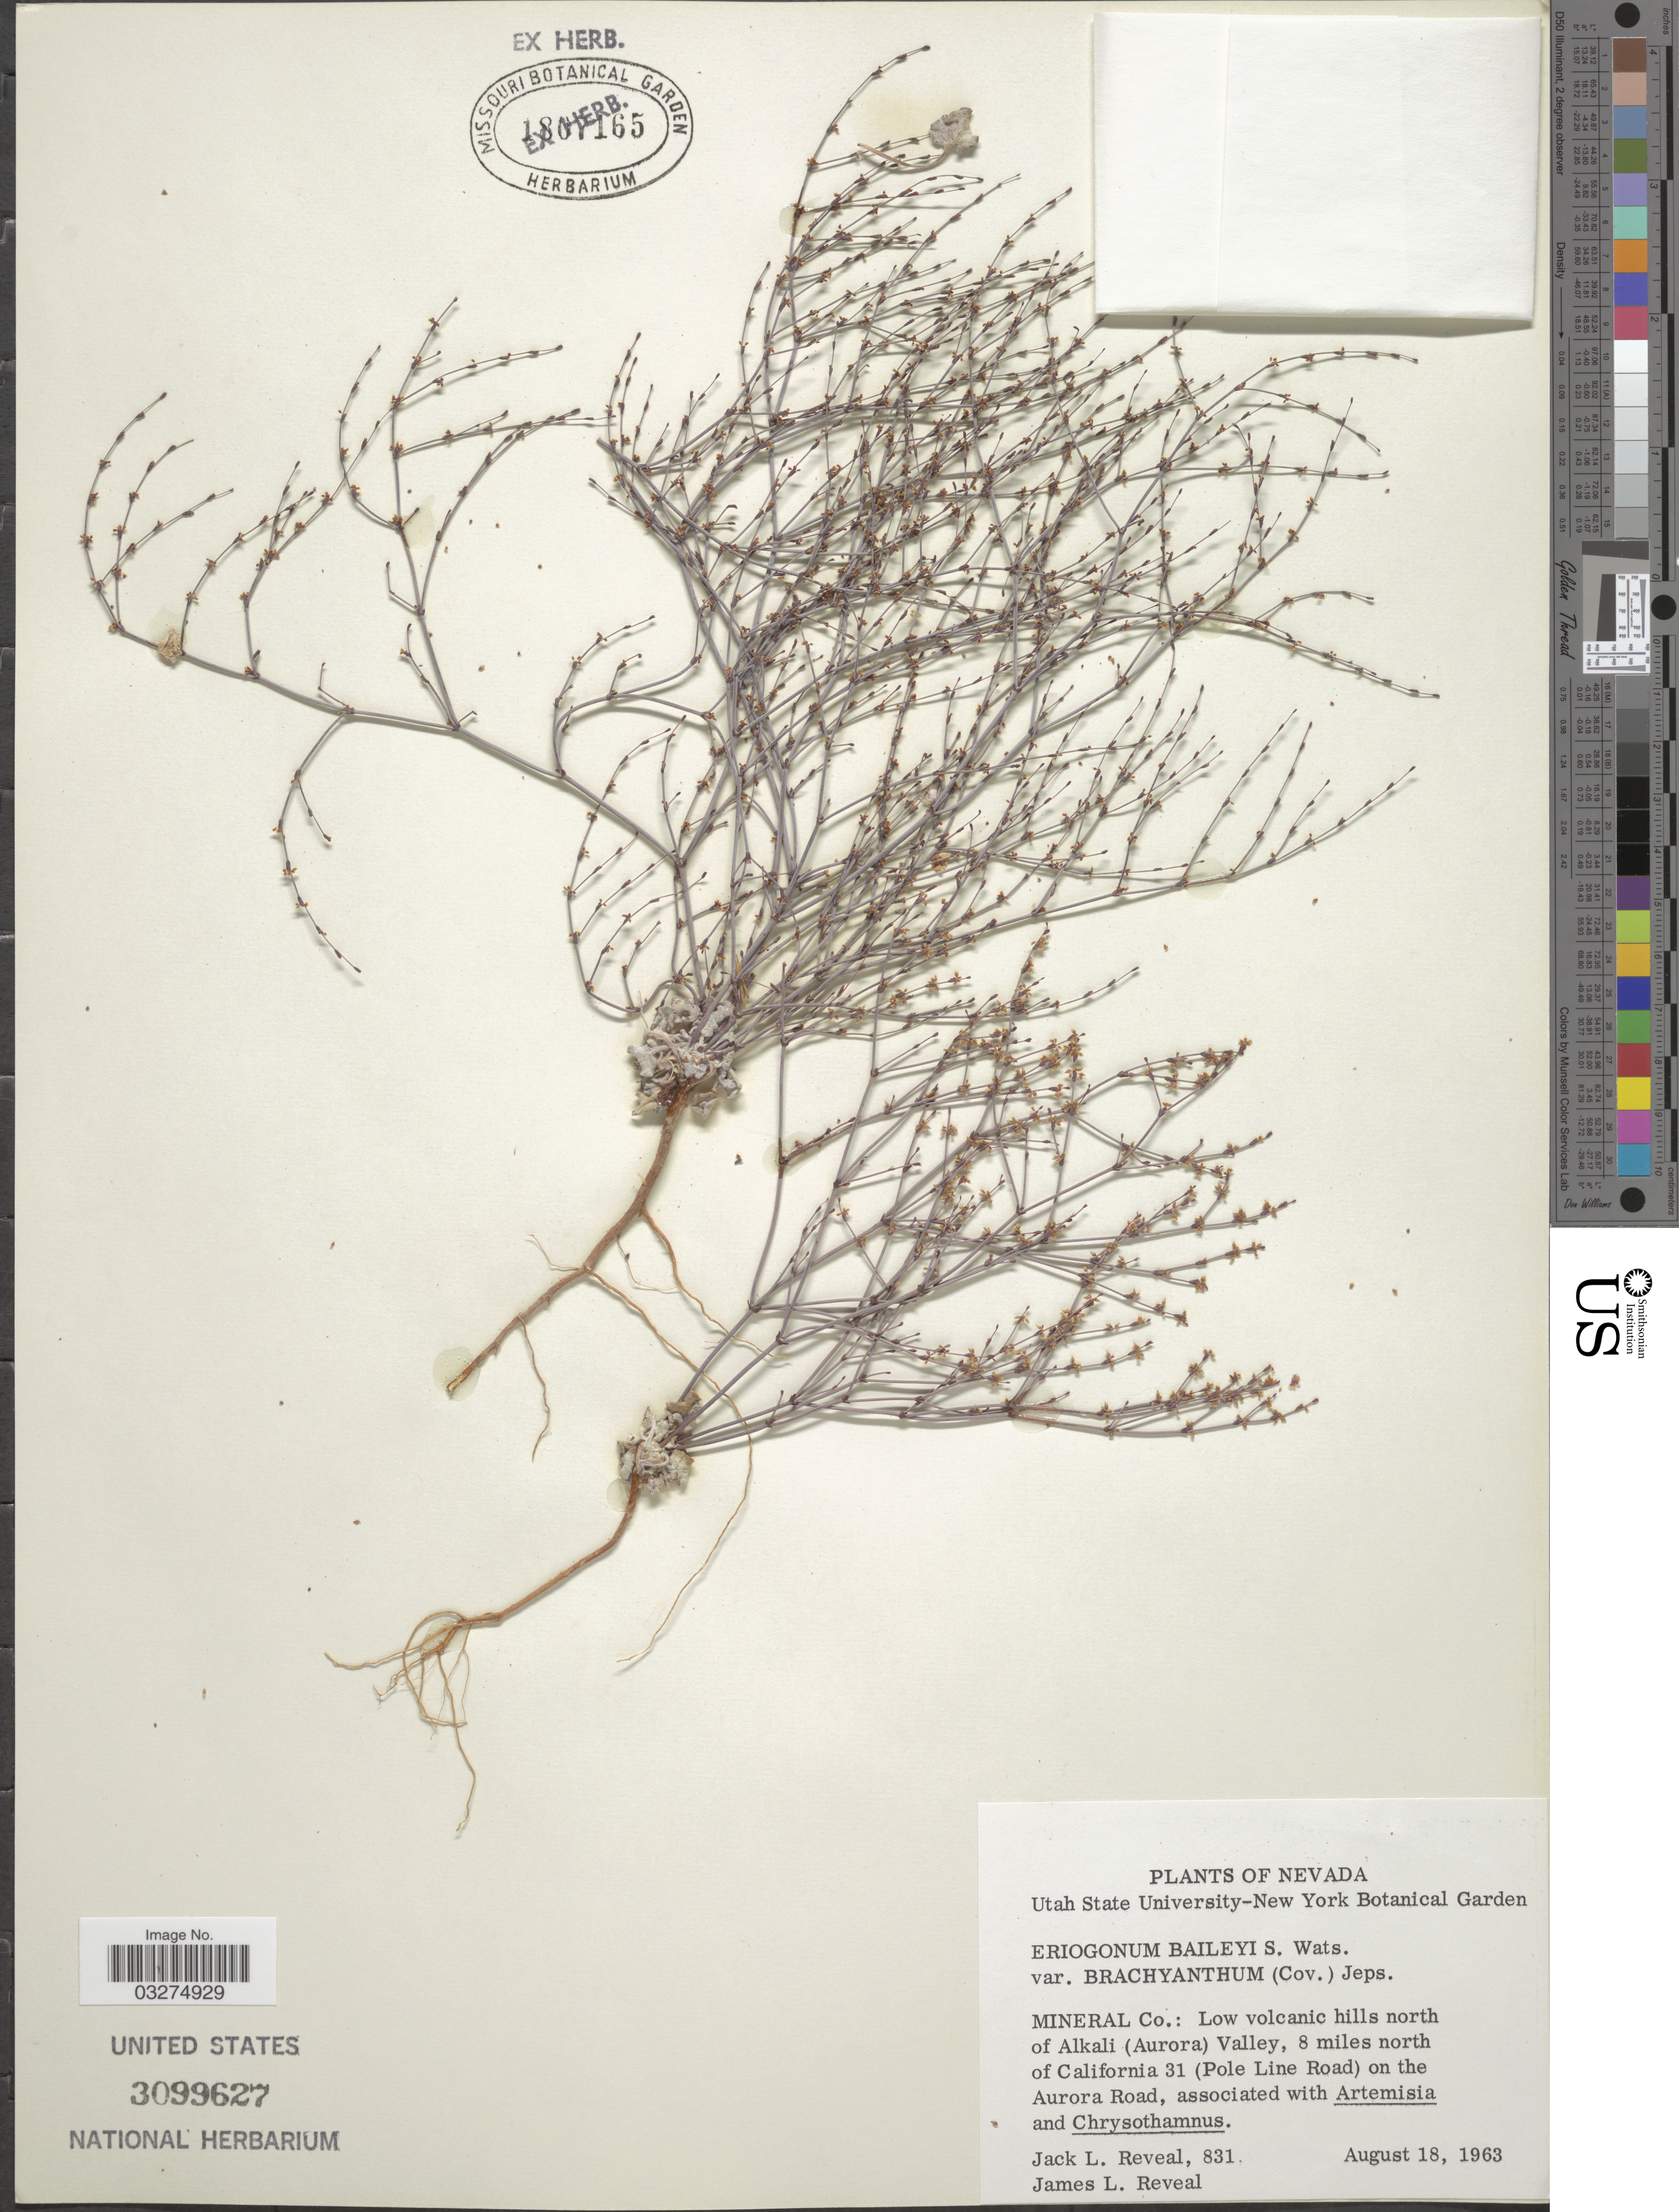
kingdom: Plantae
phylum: Tracheophyta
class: Magnoliopsida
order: Caryophyllales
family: Polygonaceae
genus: Eriogonum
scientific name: Eriogonum brachyanthum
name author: Coville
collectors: J. L. Reveal & J. L. Reveal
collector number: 831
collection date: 1963-08-18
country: United States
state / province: Nevada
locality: Mineral Co.: Low volcanic hills north of Alkali (Aurora) Valley, 8 miles north of California 31 (Pole Line Road) on the Aurora Road.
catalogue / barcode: US 3099627